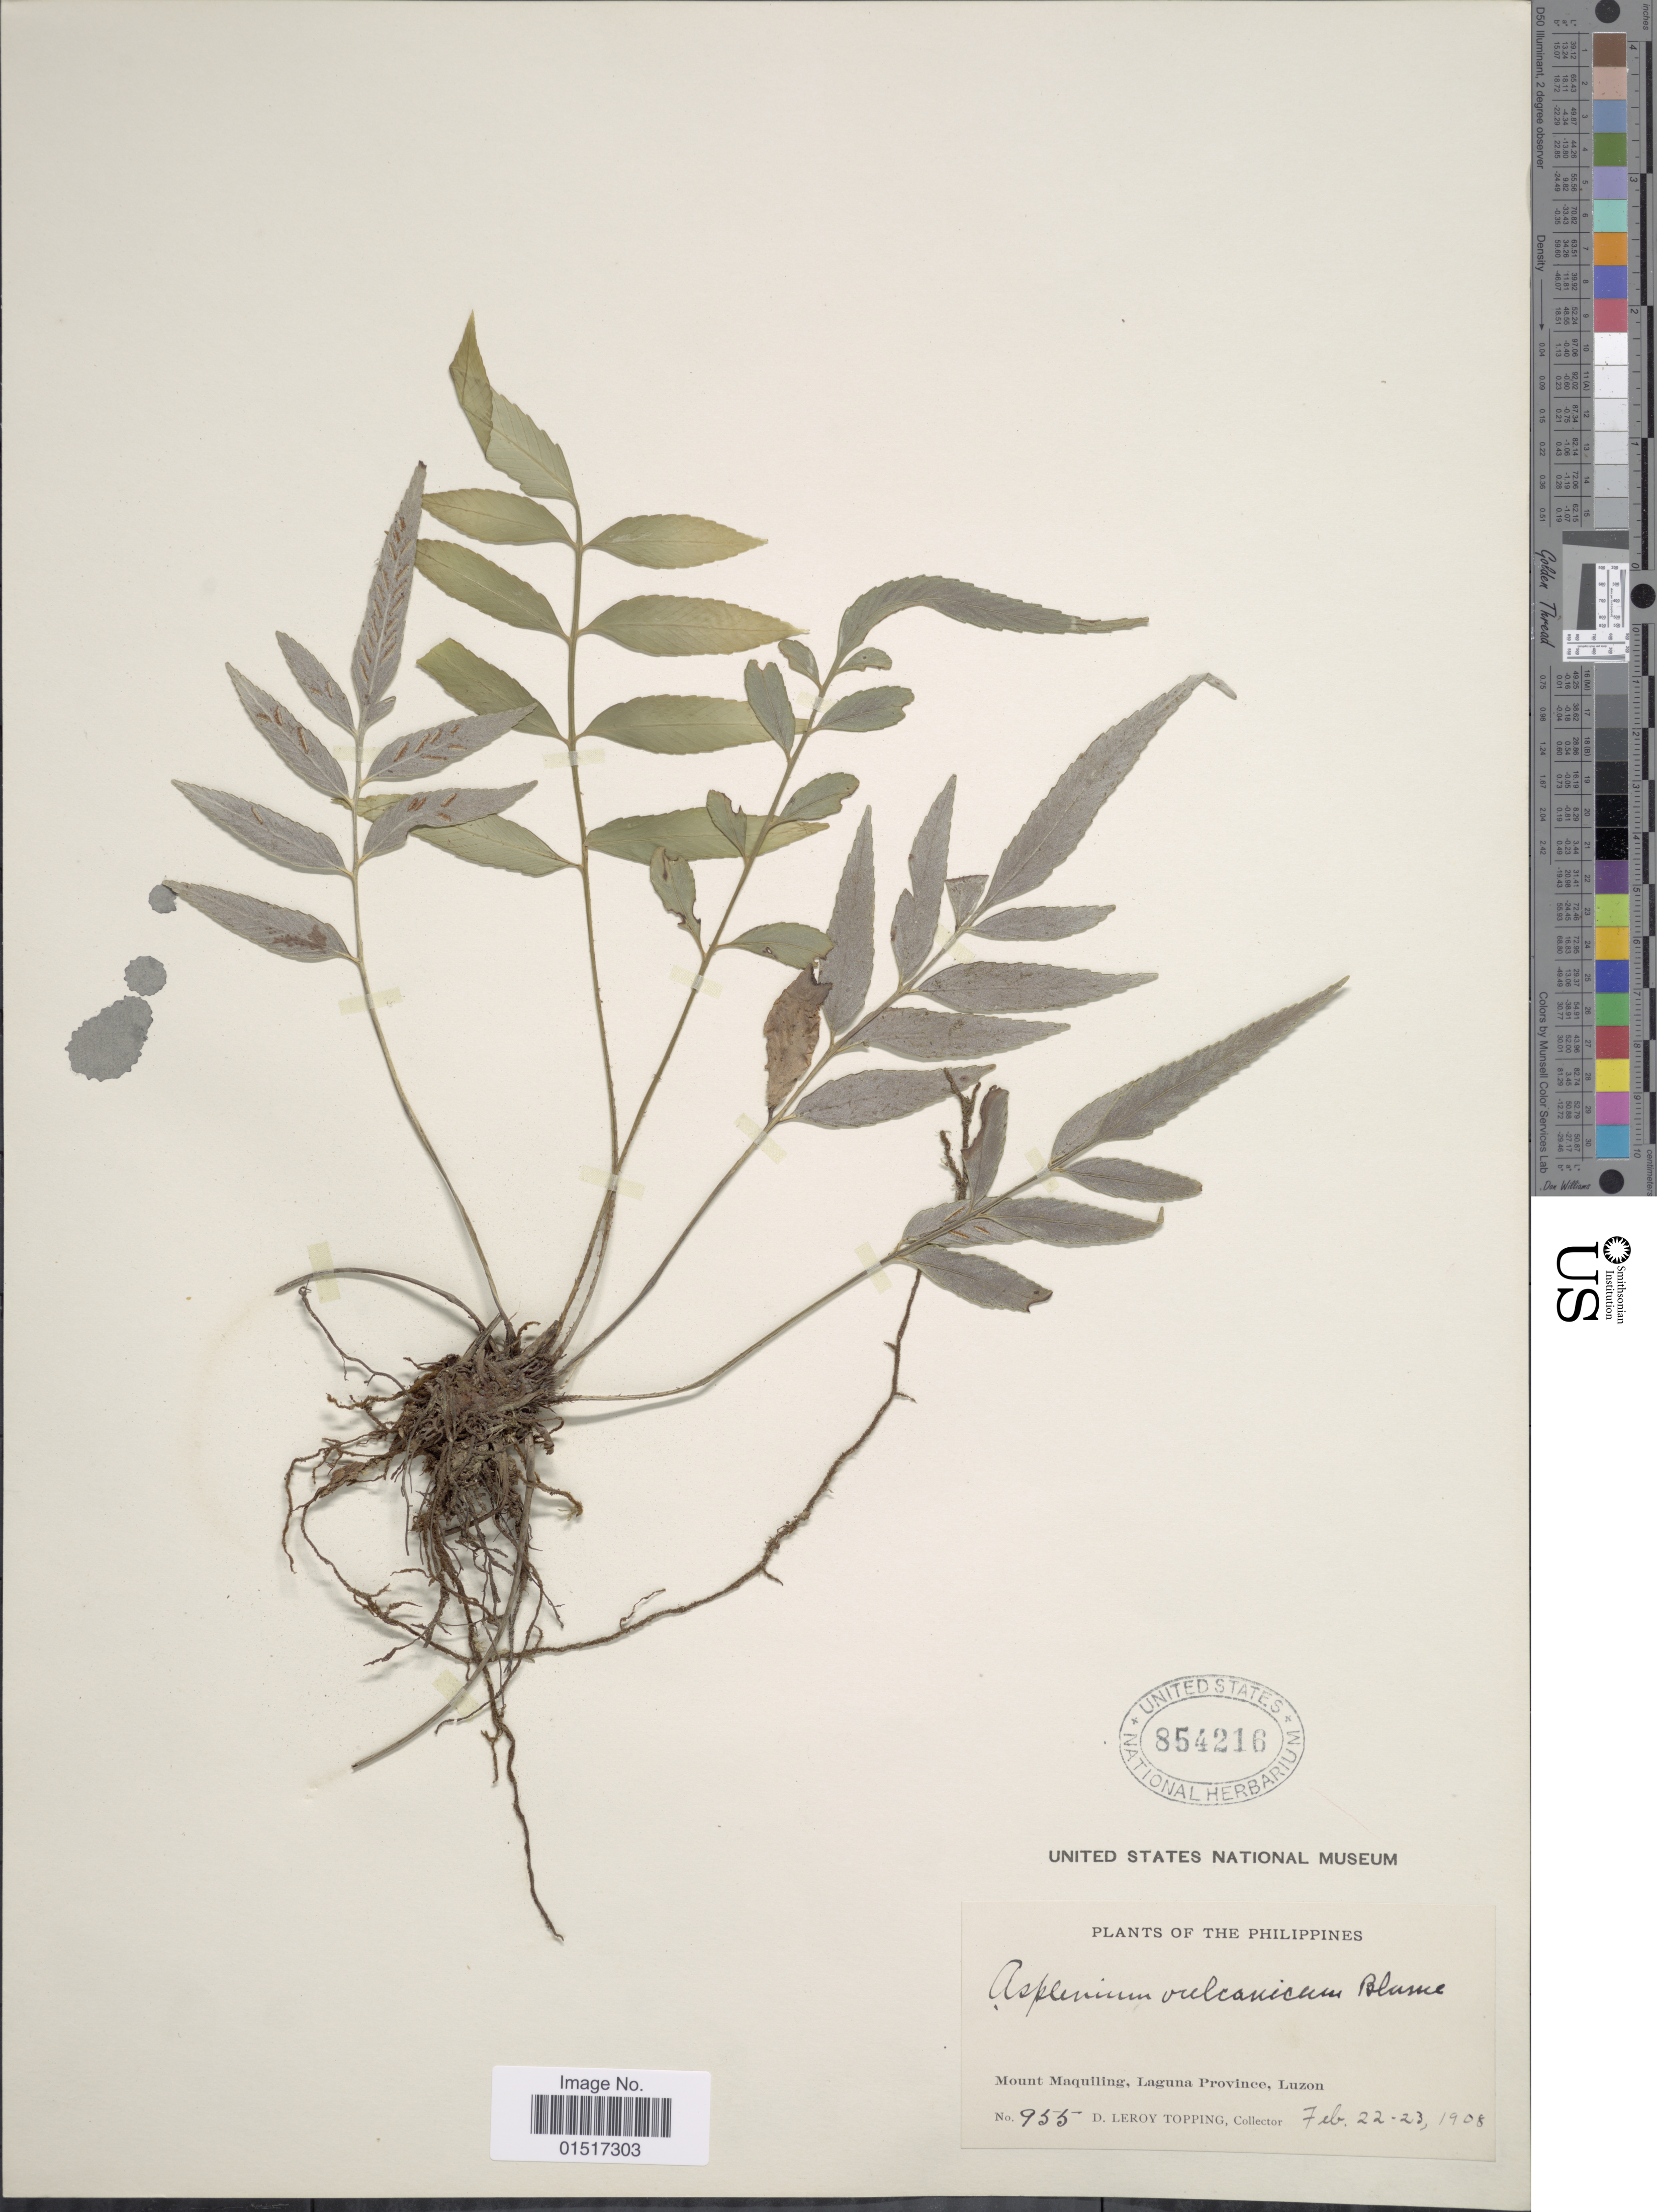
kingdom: Plantae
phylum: Tracheophyta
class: Polypodiopsida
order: Polypodiales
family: Aspleniaceae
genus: Asplenium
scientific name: Asplenium vulcanicum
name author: Blume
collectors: D. L. Topping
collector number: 955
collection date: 1908-02-22/1908-02-23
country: Philippines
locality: Mount Maquiling, Laguna Province, Luzon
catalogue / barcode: US 854216